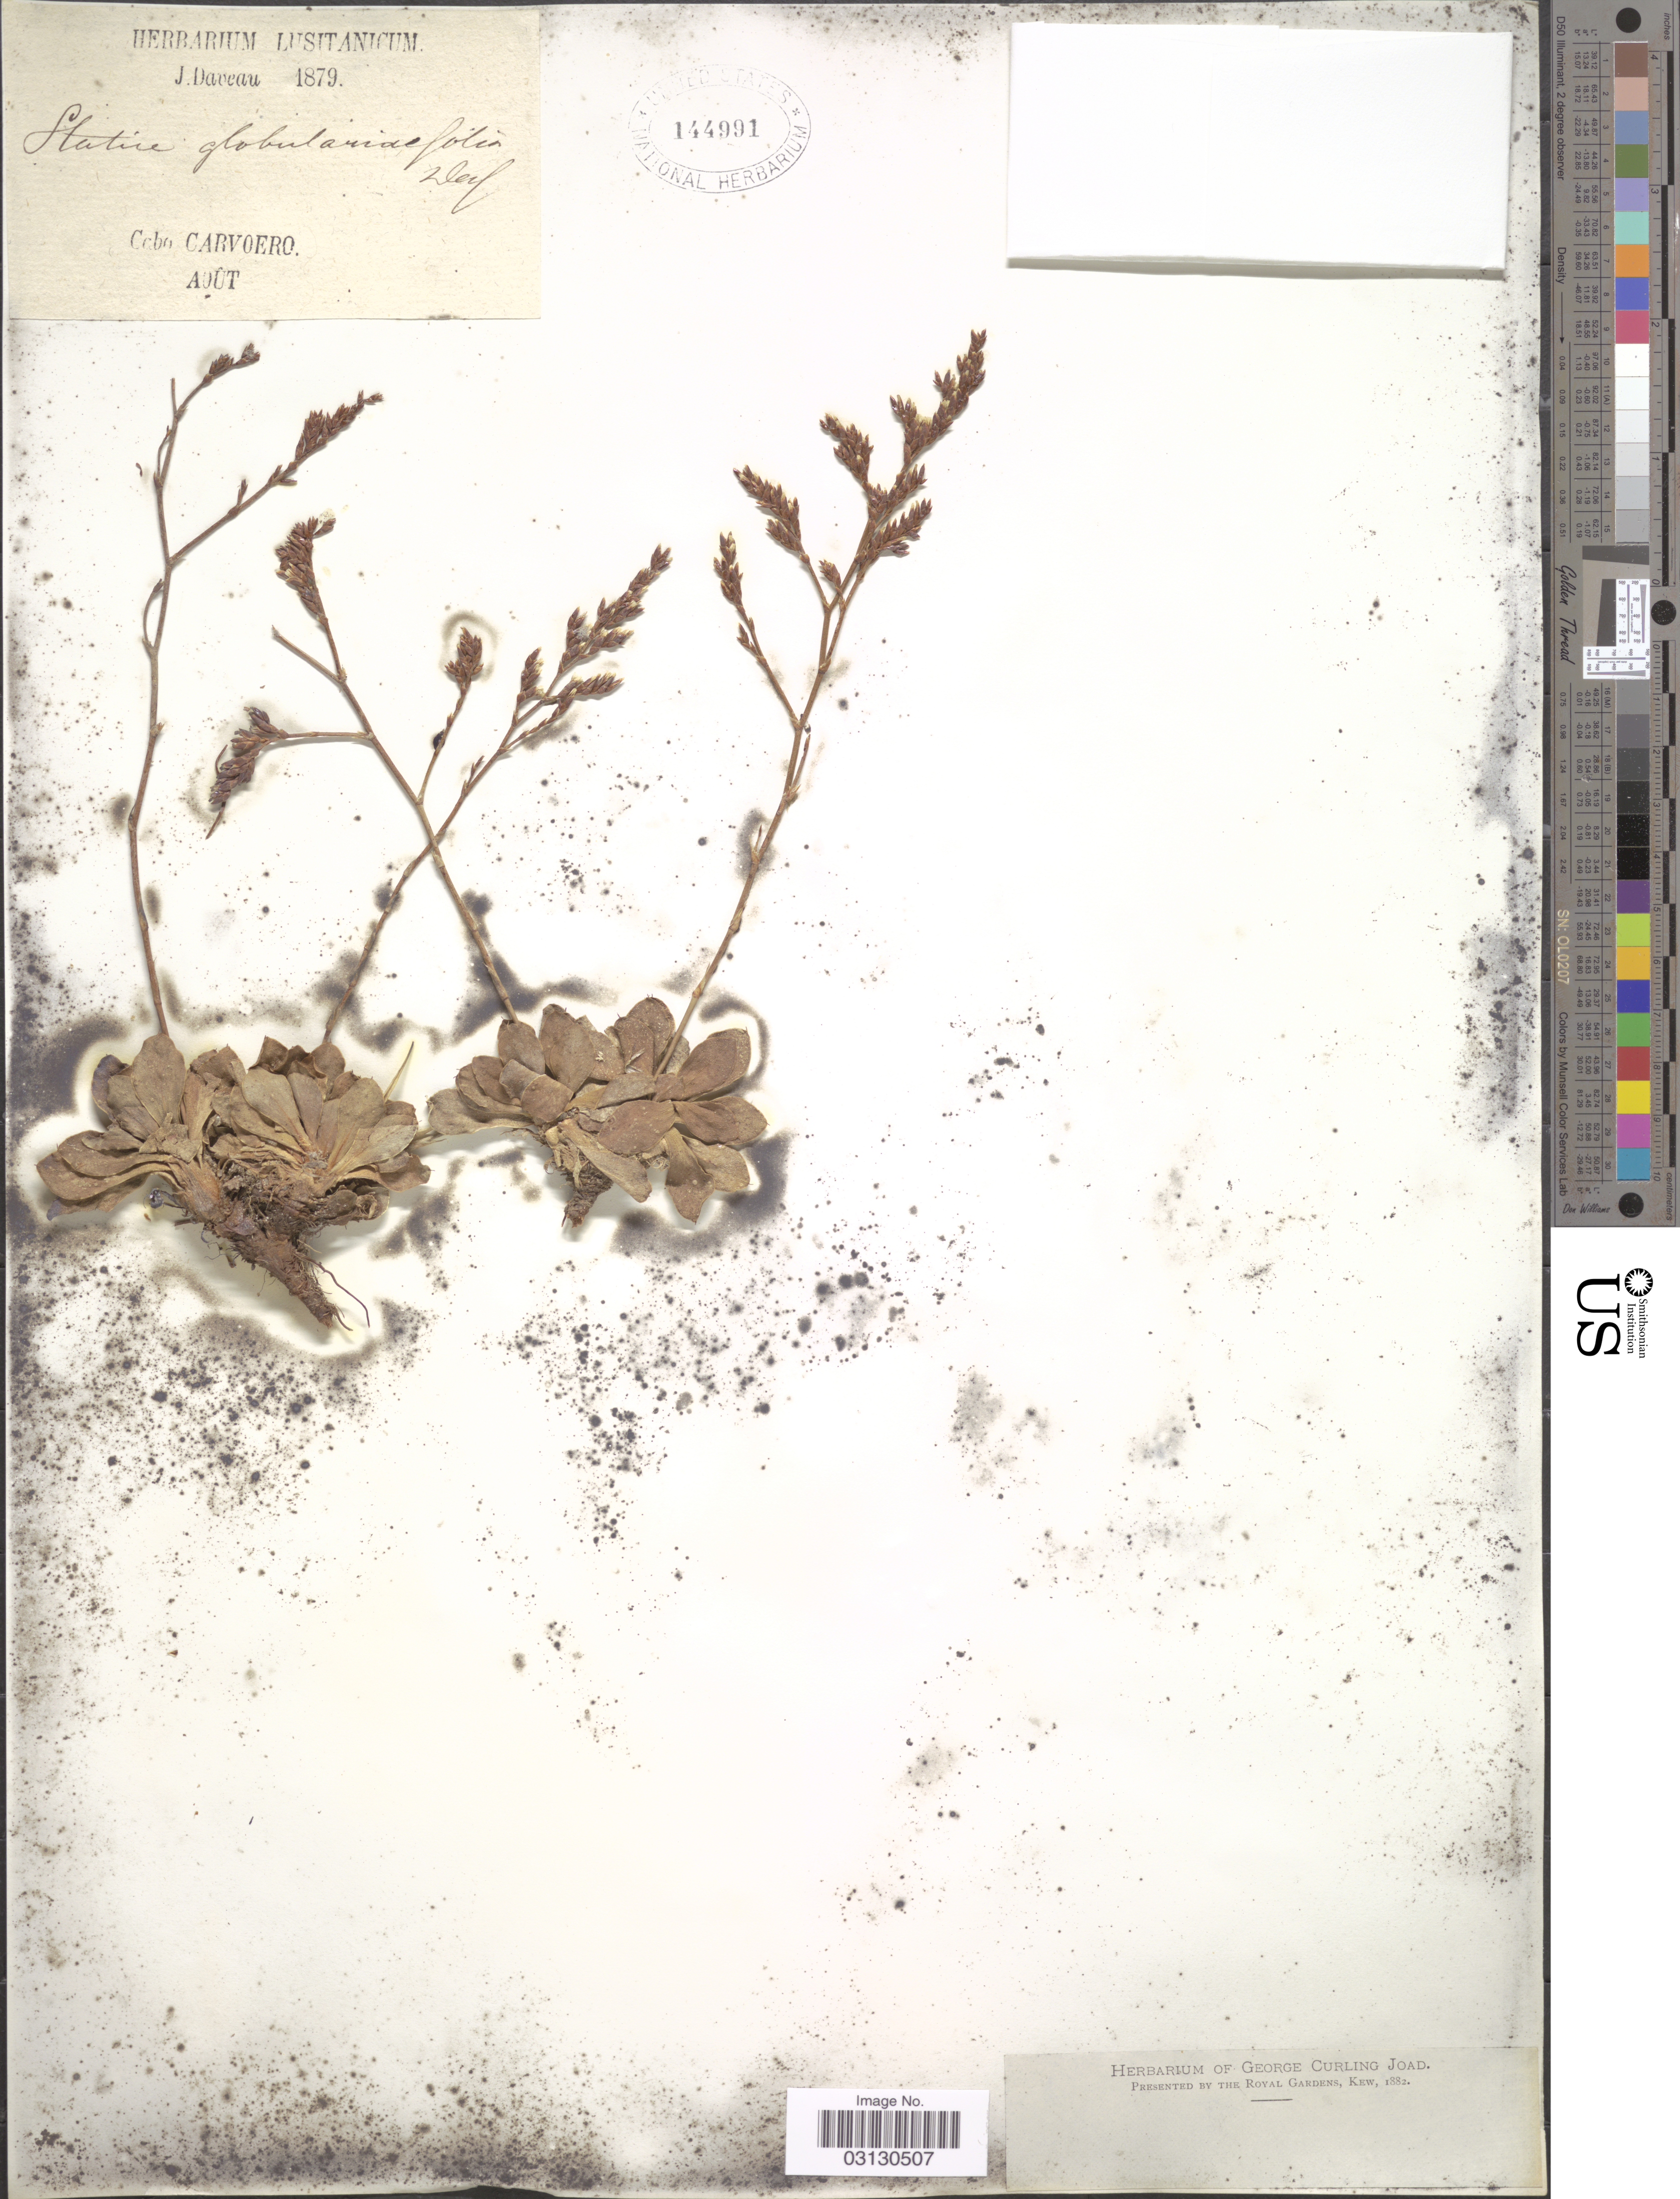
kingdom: Plantae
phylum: Tracheophyta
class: Magnoliopsida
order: Caryophyllales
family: Plumbaginaceae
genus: Limonium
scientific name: Limonium ramosissimum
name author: (Poir.) Maire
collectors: J. Daveau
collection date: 1879-08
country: Portugal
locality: Cabo Carvoero.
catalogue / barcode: US 144991